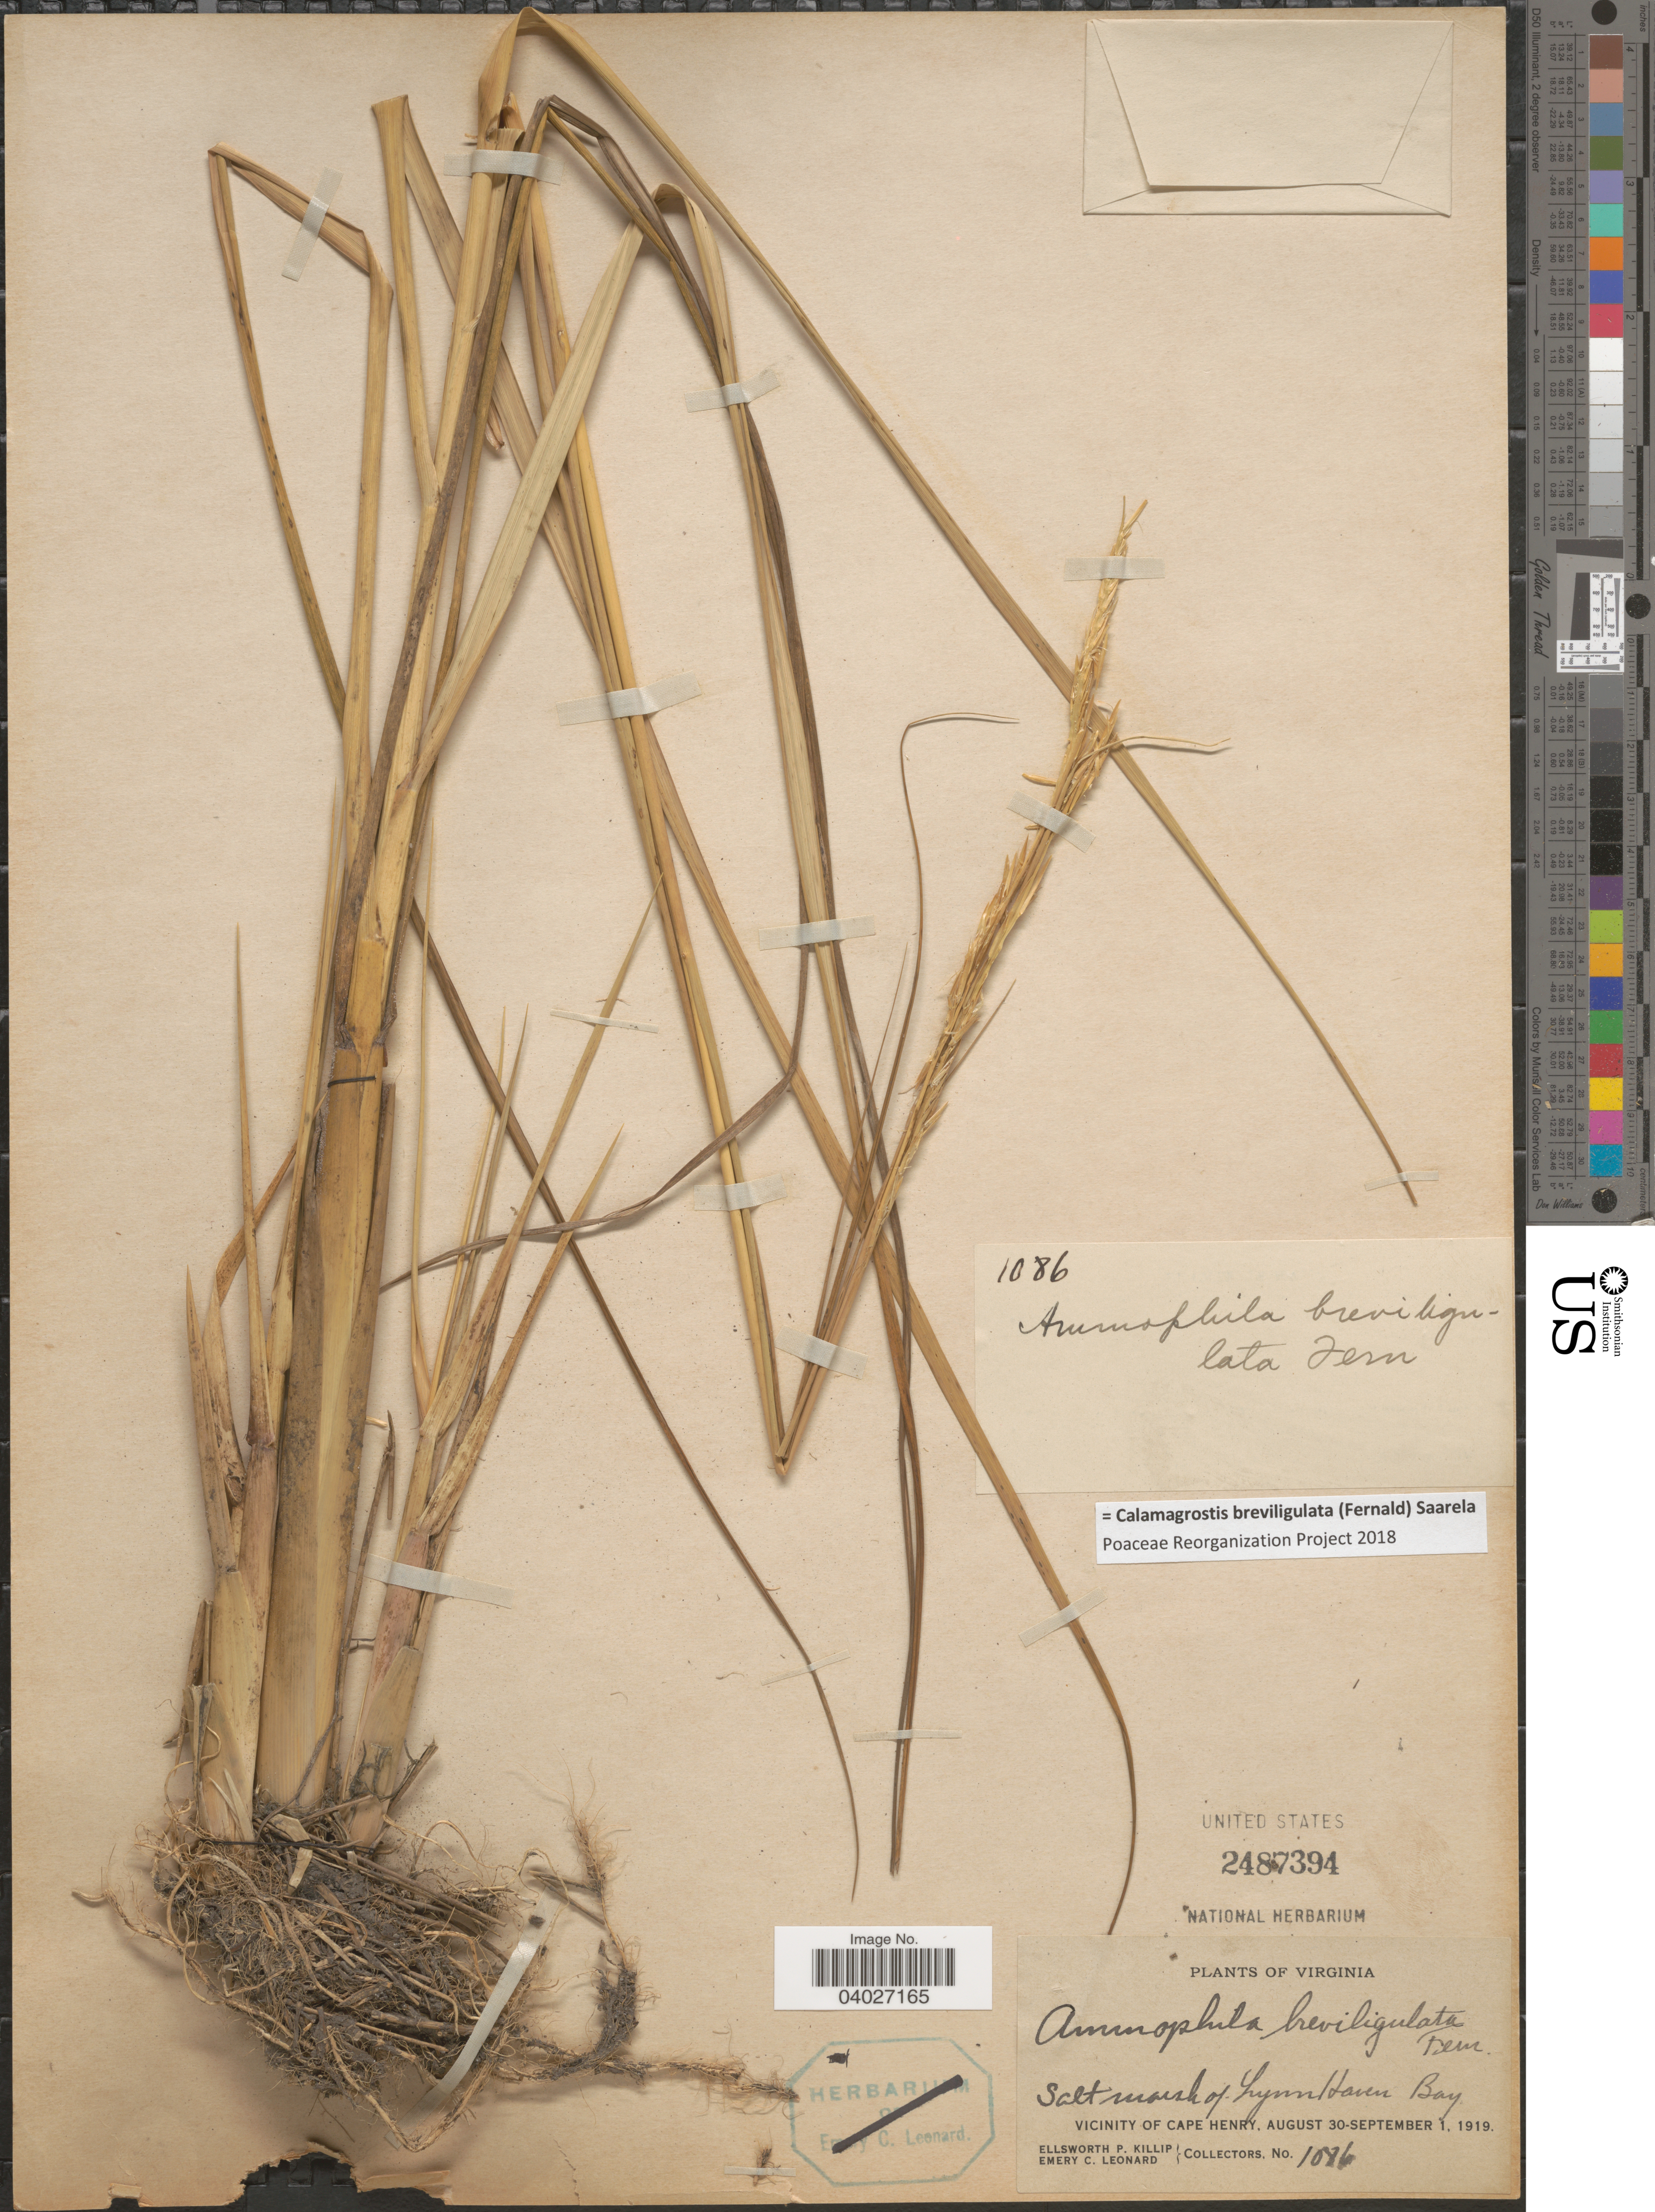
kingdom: Plantae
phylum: Tracheophyta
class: Liliopsida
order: Poales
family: Poaceae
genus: Calamagrostis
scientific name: Calamagrostis breviligulata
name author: (Fernald) Saarela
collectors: E. P. Killip & E. C. Leonard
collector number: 1086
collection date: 1919-08-30/1919-09-01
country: United States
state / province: Virginia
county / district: City of Virginia Beach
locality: Salt marsh of Lynn Haven Bay. Vicinity of Cape Henry.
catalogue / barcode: US 2487394